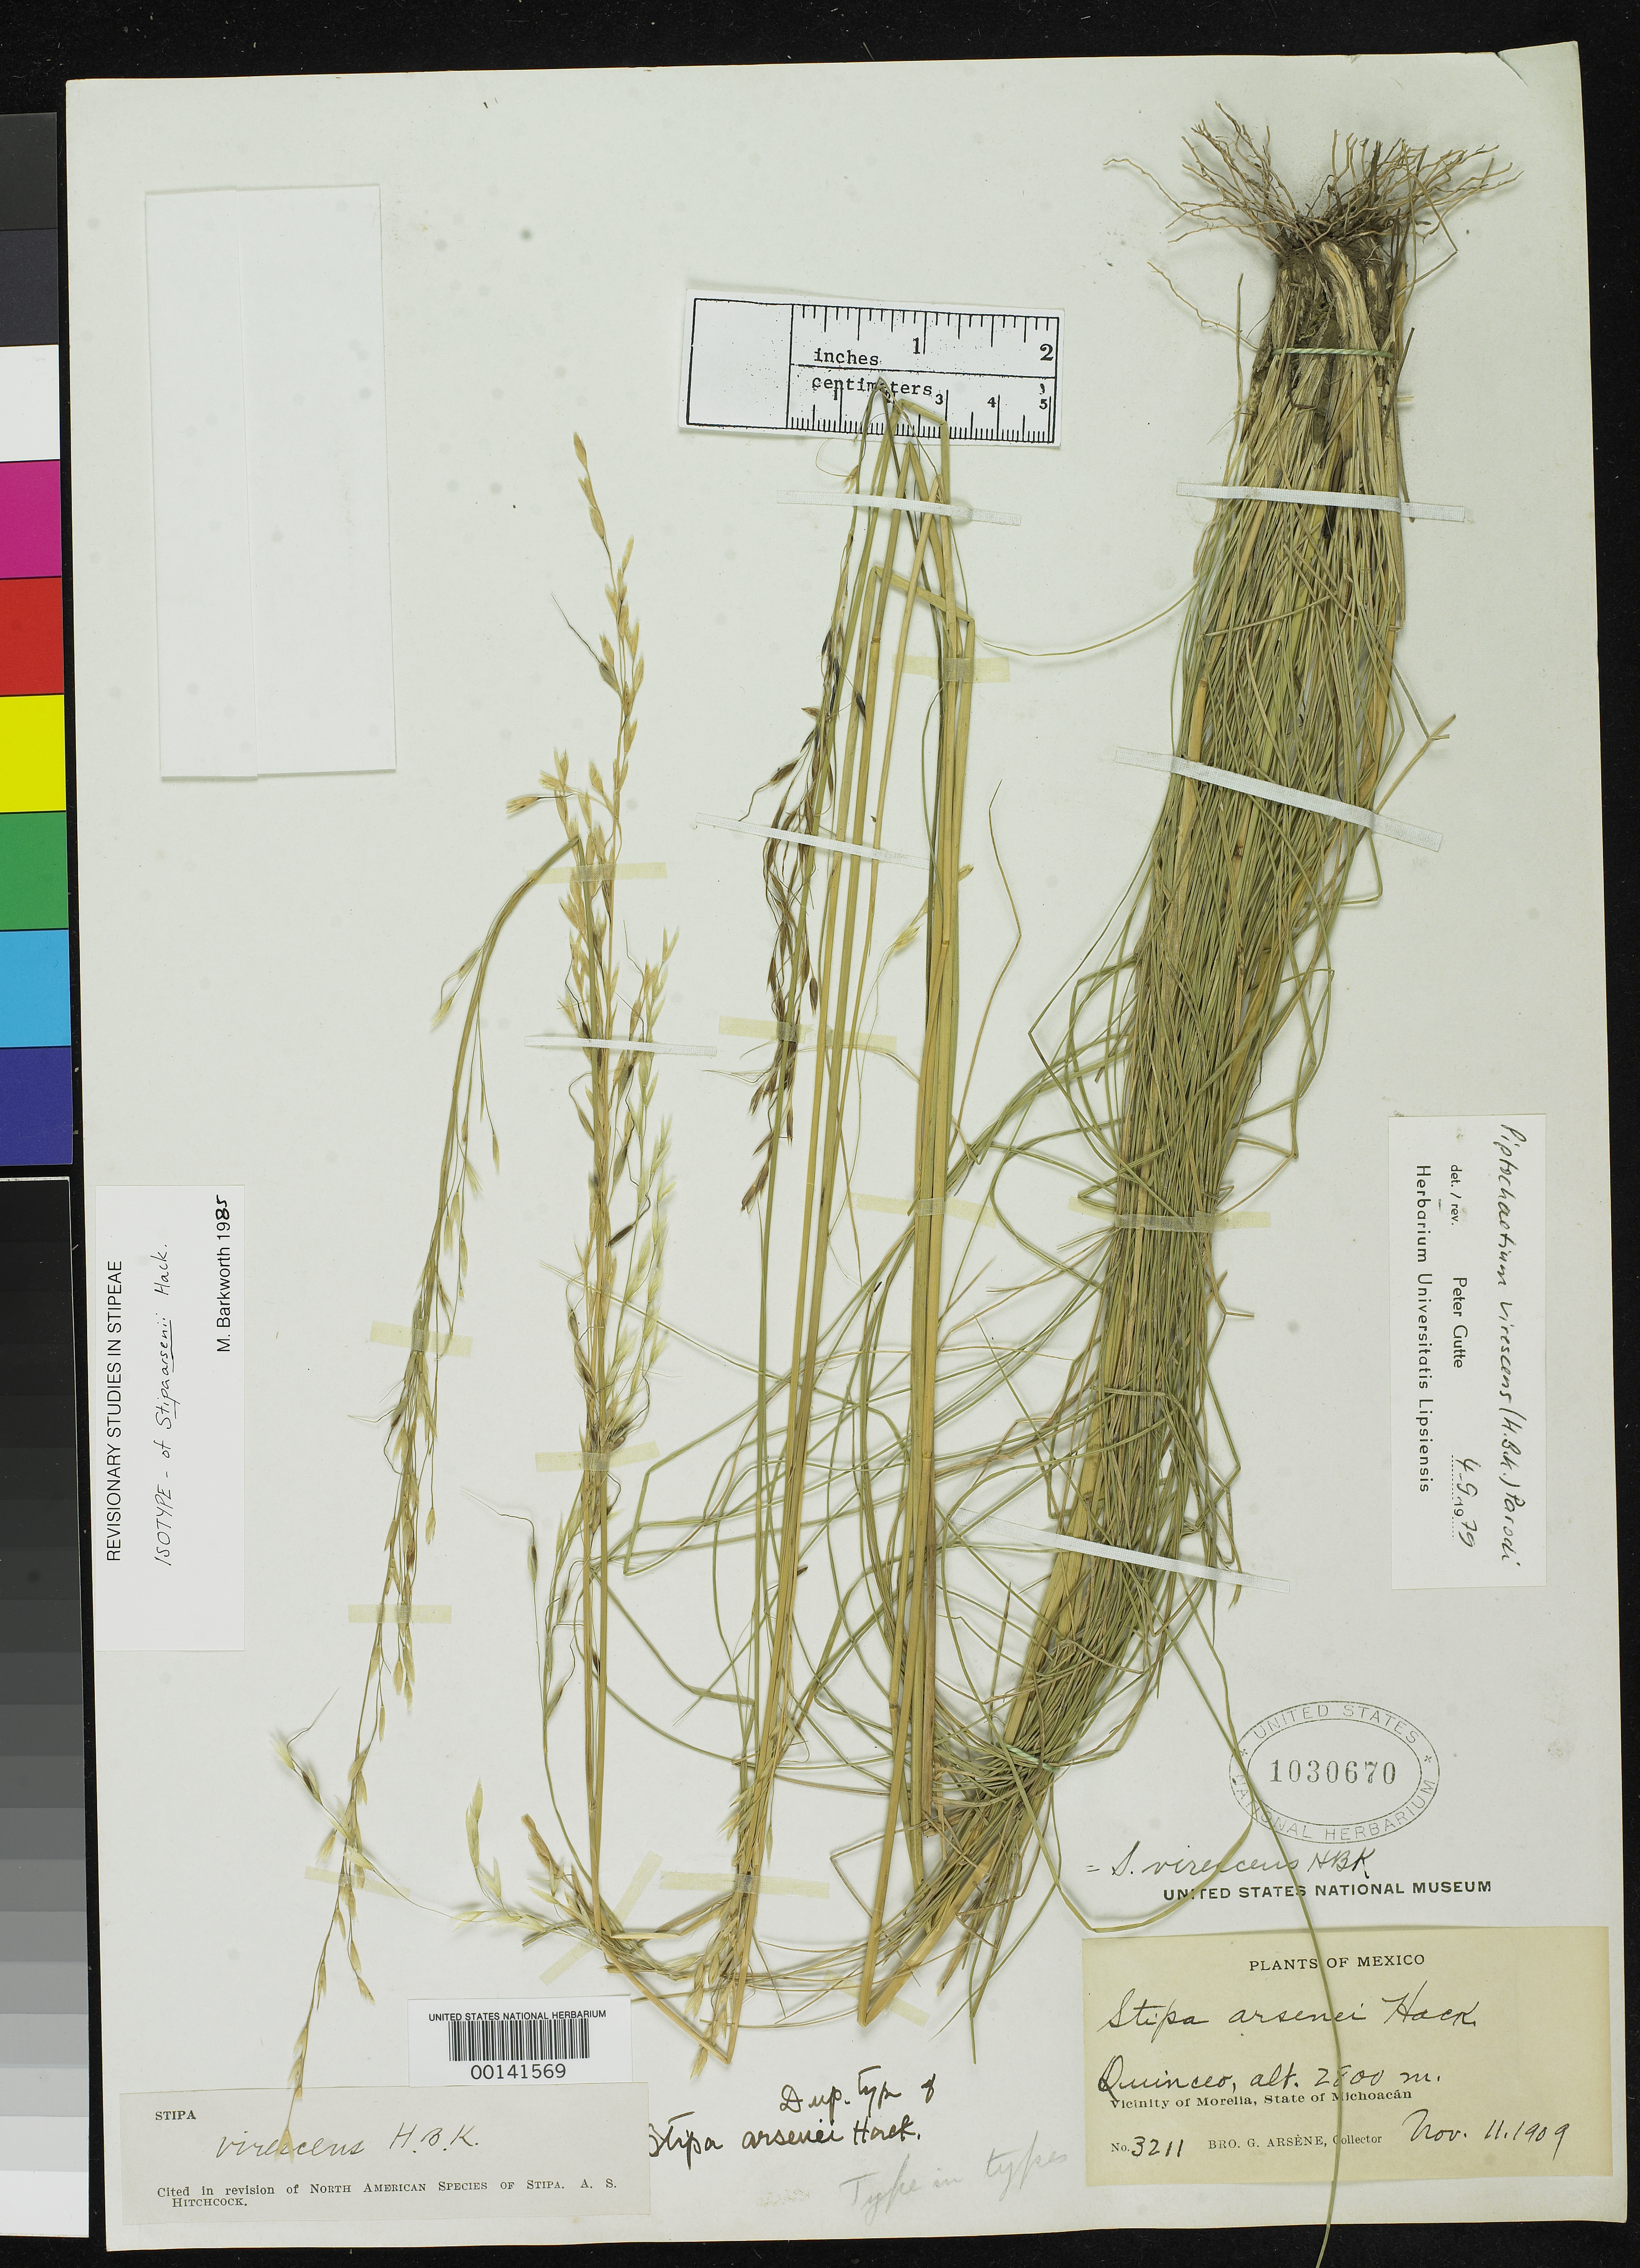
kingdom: Plantae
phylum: Tracheophyta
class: Liliopsida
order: Poales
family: Poaceae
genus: Stipa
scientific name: Stipa arsenei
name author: Hack.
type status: Isotype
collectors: Bro. G. Arsène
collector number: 3211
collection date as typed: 11 Nov 1909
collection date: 1909-11-11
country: Mexico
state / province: Michoacán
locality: Vicinity of Morelia, Quinceo.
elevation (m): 2800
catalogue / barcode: US 1030670